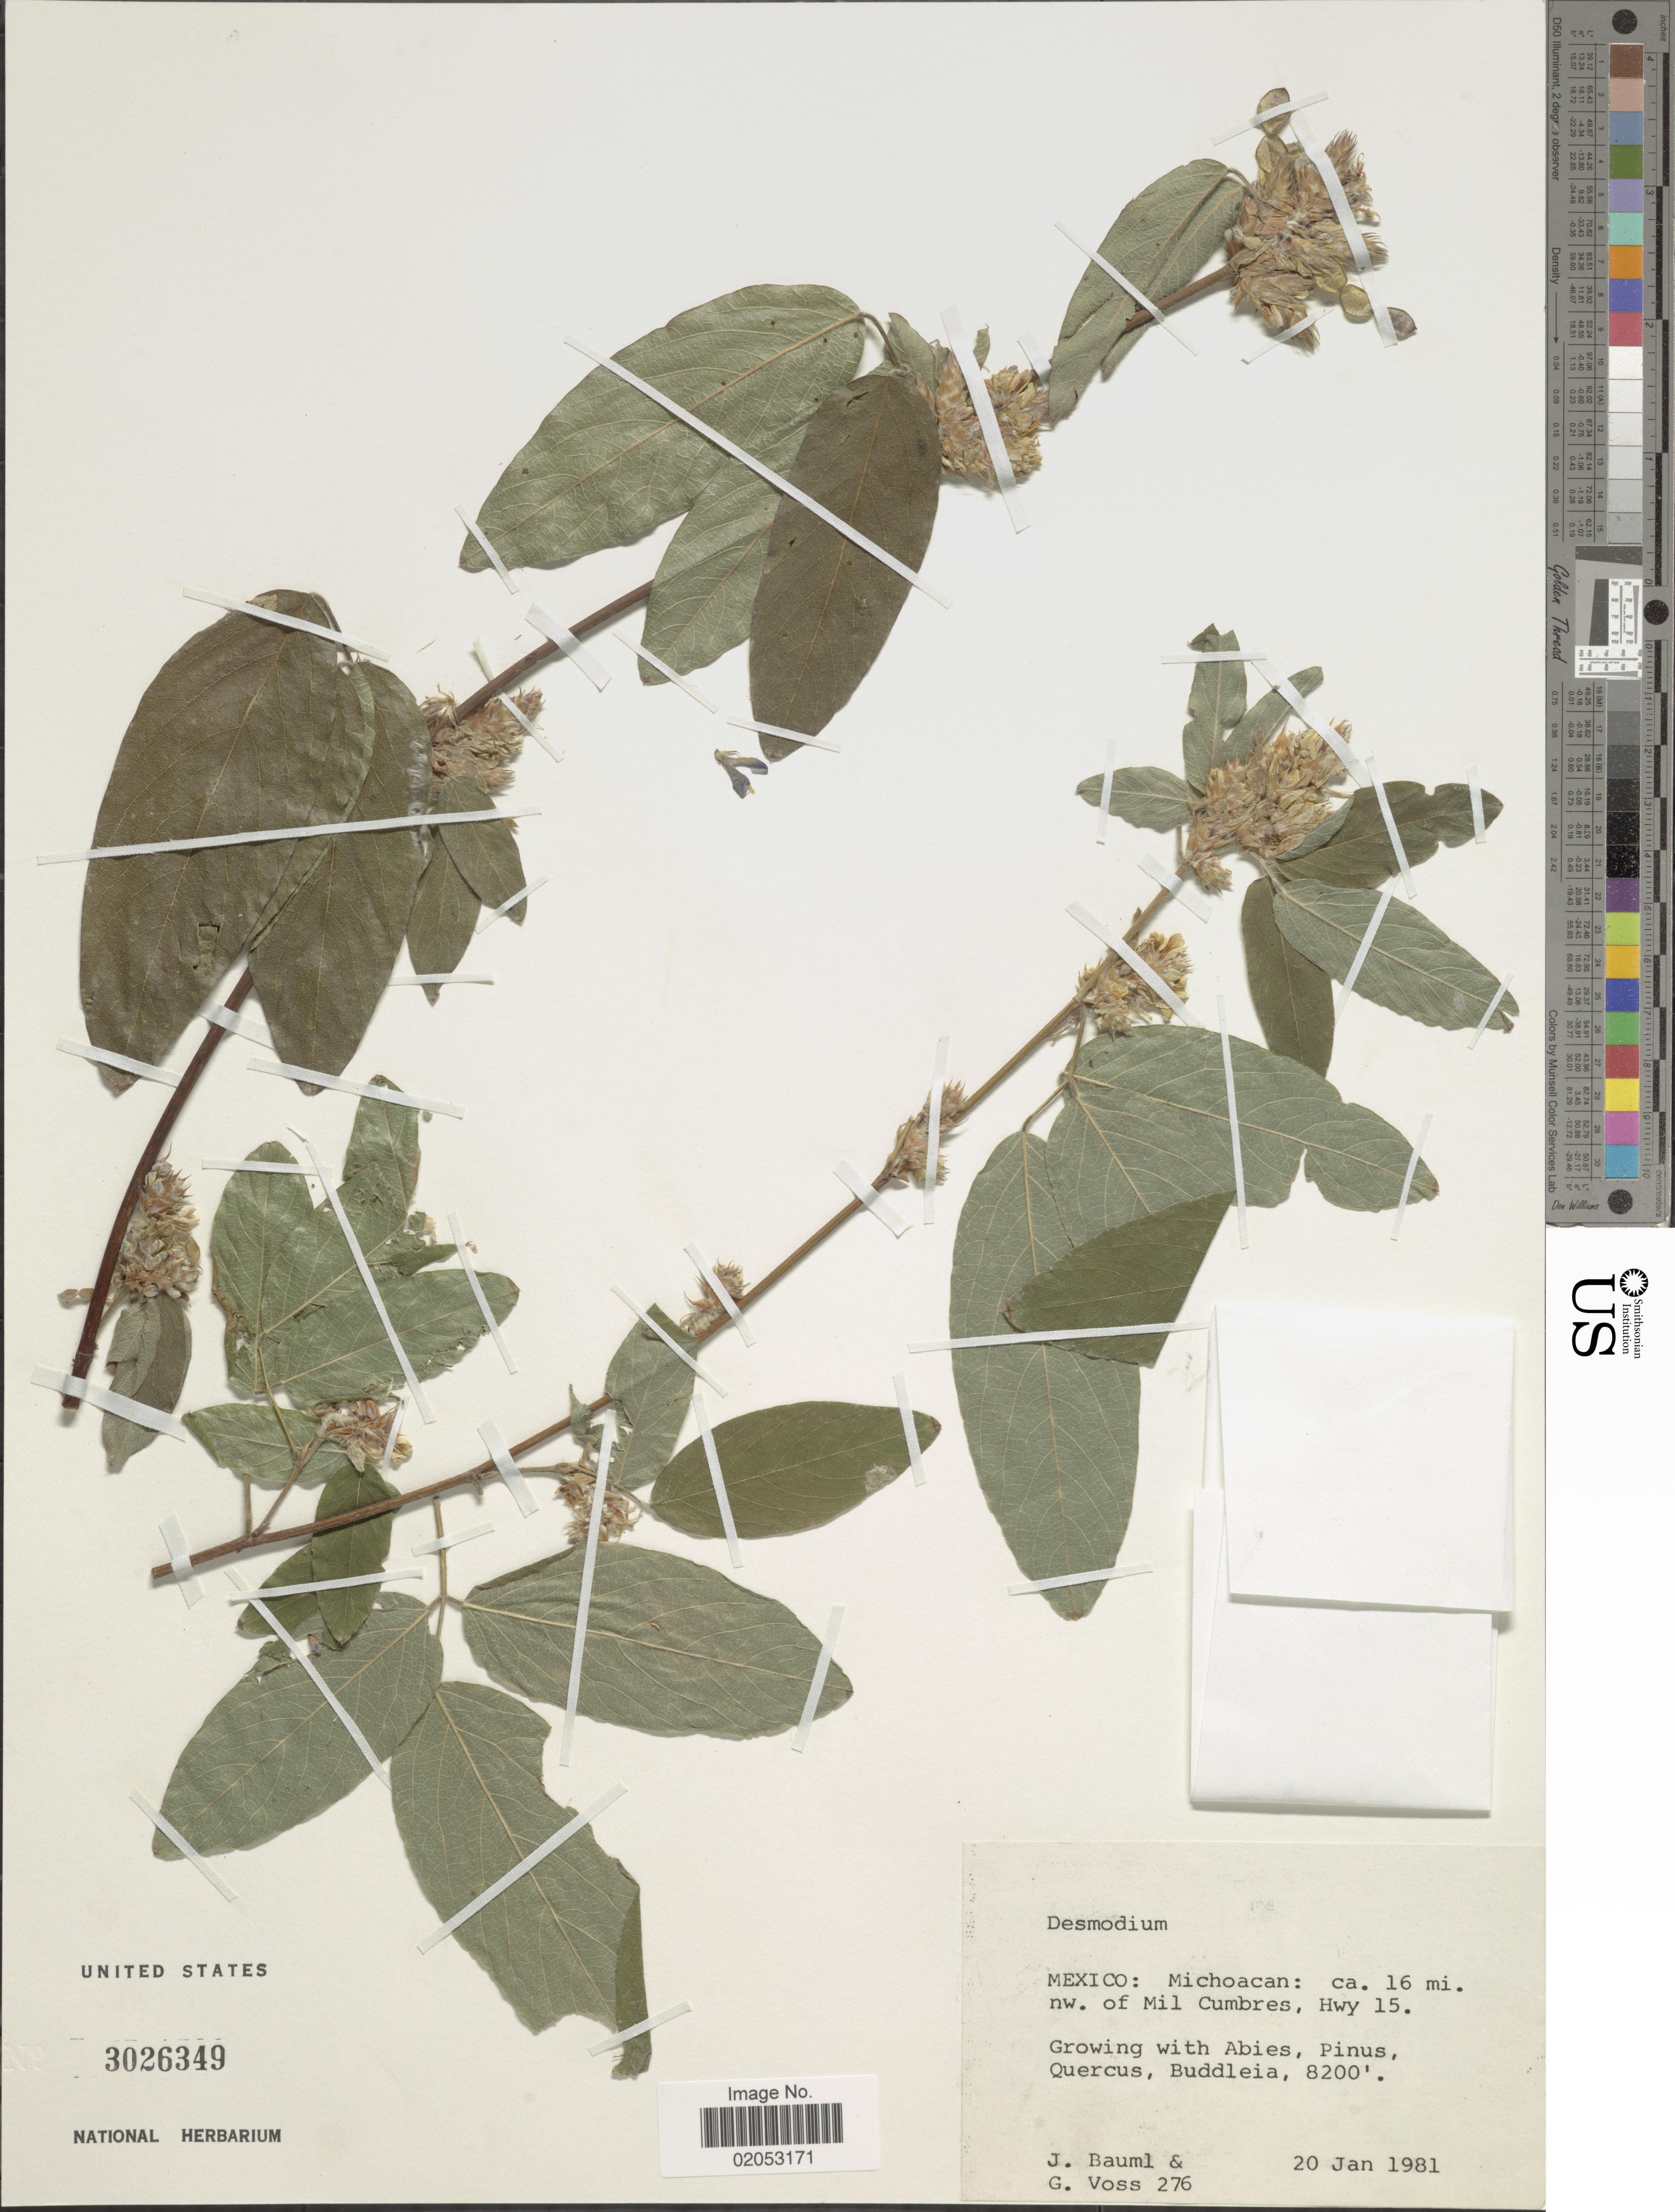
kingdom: Plantae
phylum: Tracheophyta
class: Magnoliopsida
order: Fabales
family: Fabaceae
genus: Desmodium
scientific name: Desmodium sp.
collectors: J. Bauml & G. Voss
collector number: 276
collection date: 1981-01-20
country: Mexico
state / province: Michoacán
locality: Ca. 16 mi. nw. of Mil Cumbres, Hwy 15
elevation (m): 2499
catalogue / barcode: US 3026349